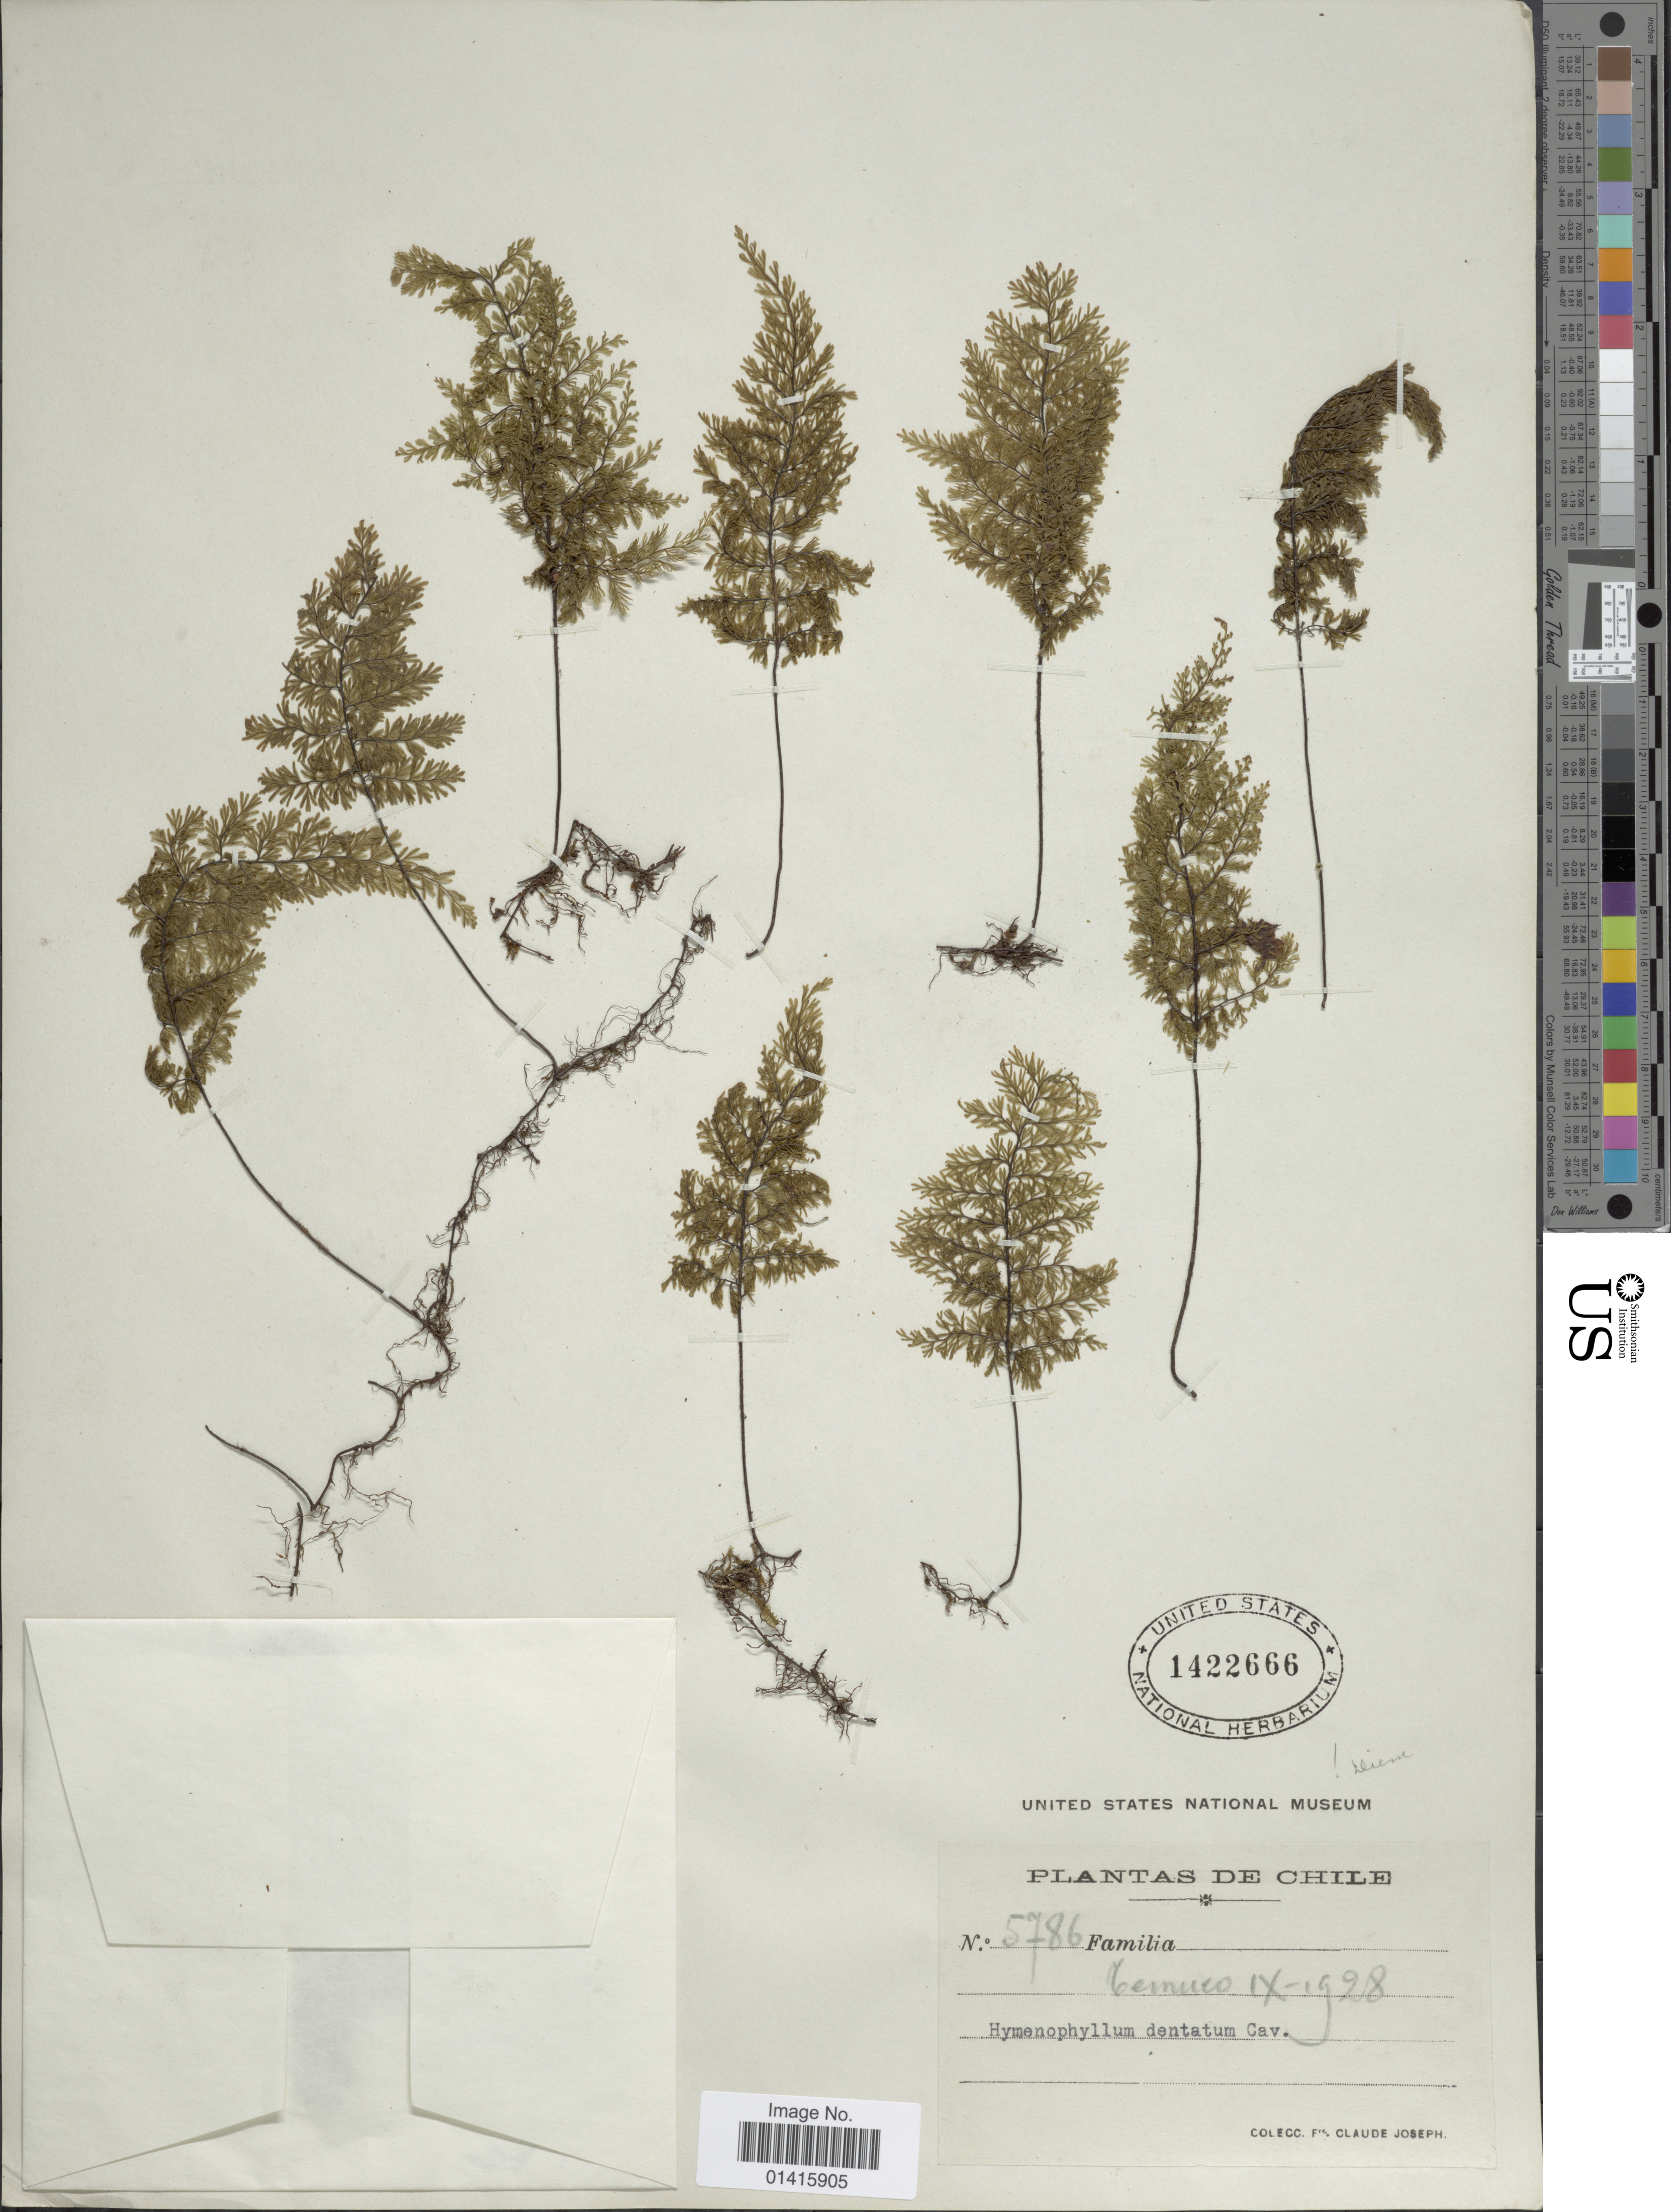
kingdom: Plantae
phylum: Tracheophyta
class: Polypodiopsida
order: Hymenophyllales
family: Hymenophyllaceae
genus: Hymenophyllum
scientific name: Hymenophyllum dentatum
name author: Cav.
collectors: Frere Claude Joseph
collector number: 5786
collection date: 1928-09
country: Chile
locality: Ternuco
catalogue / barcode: US 1422666